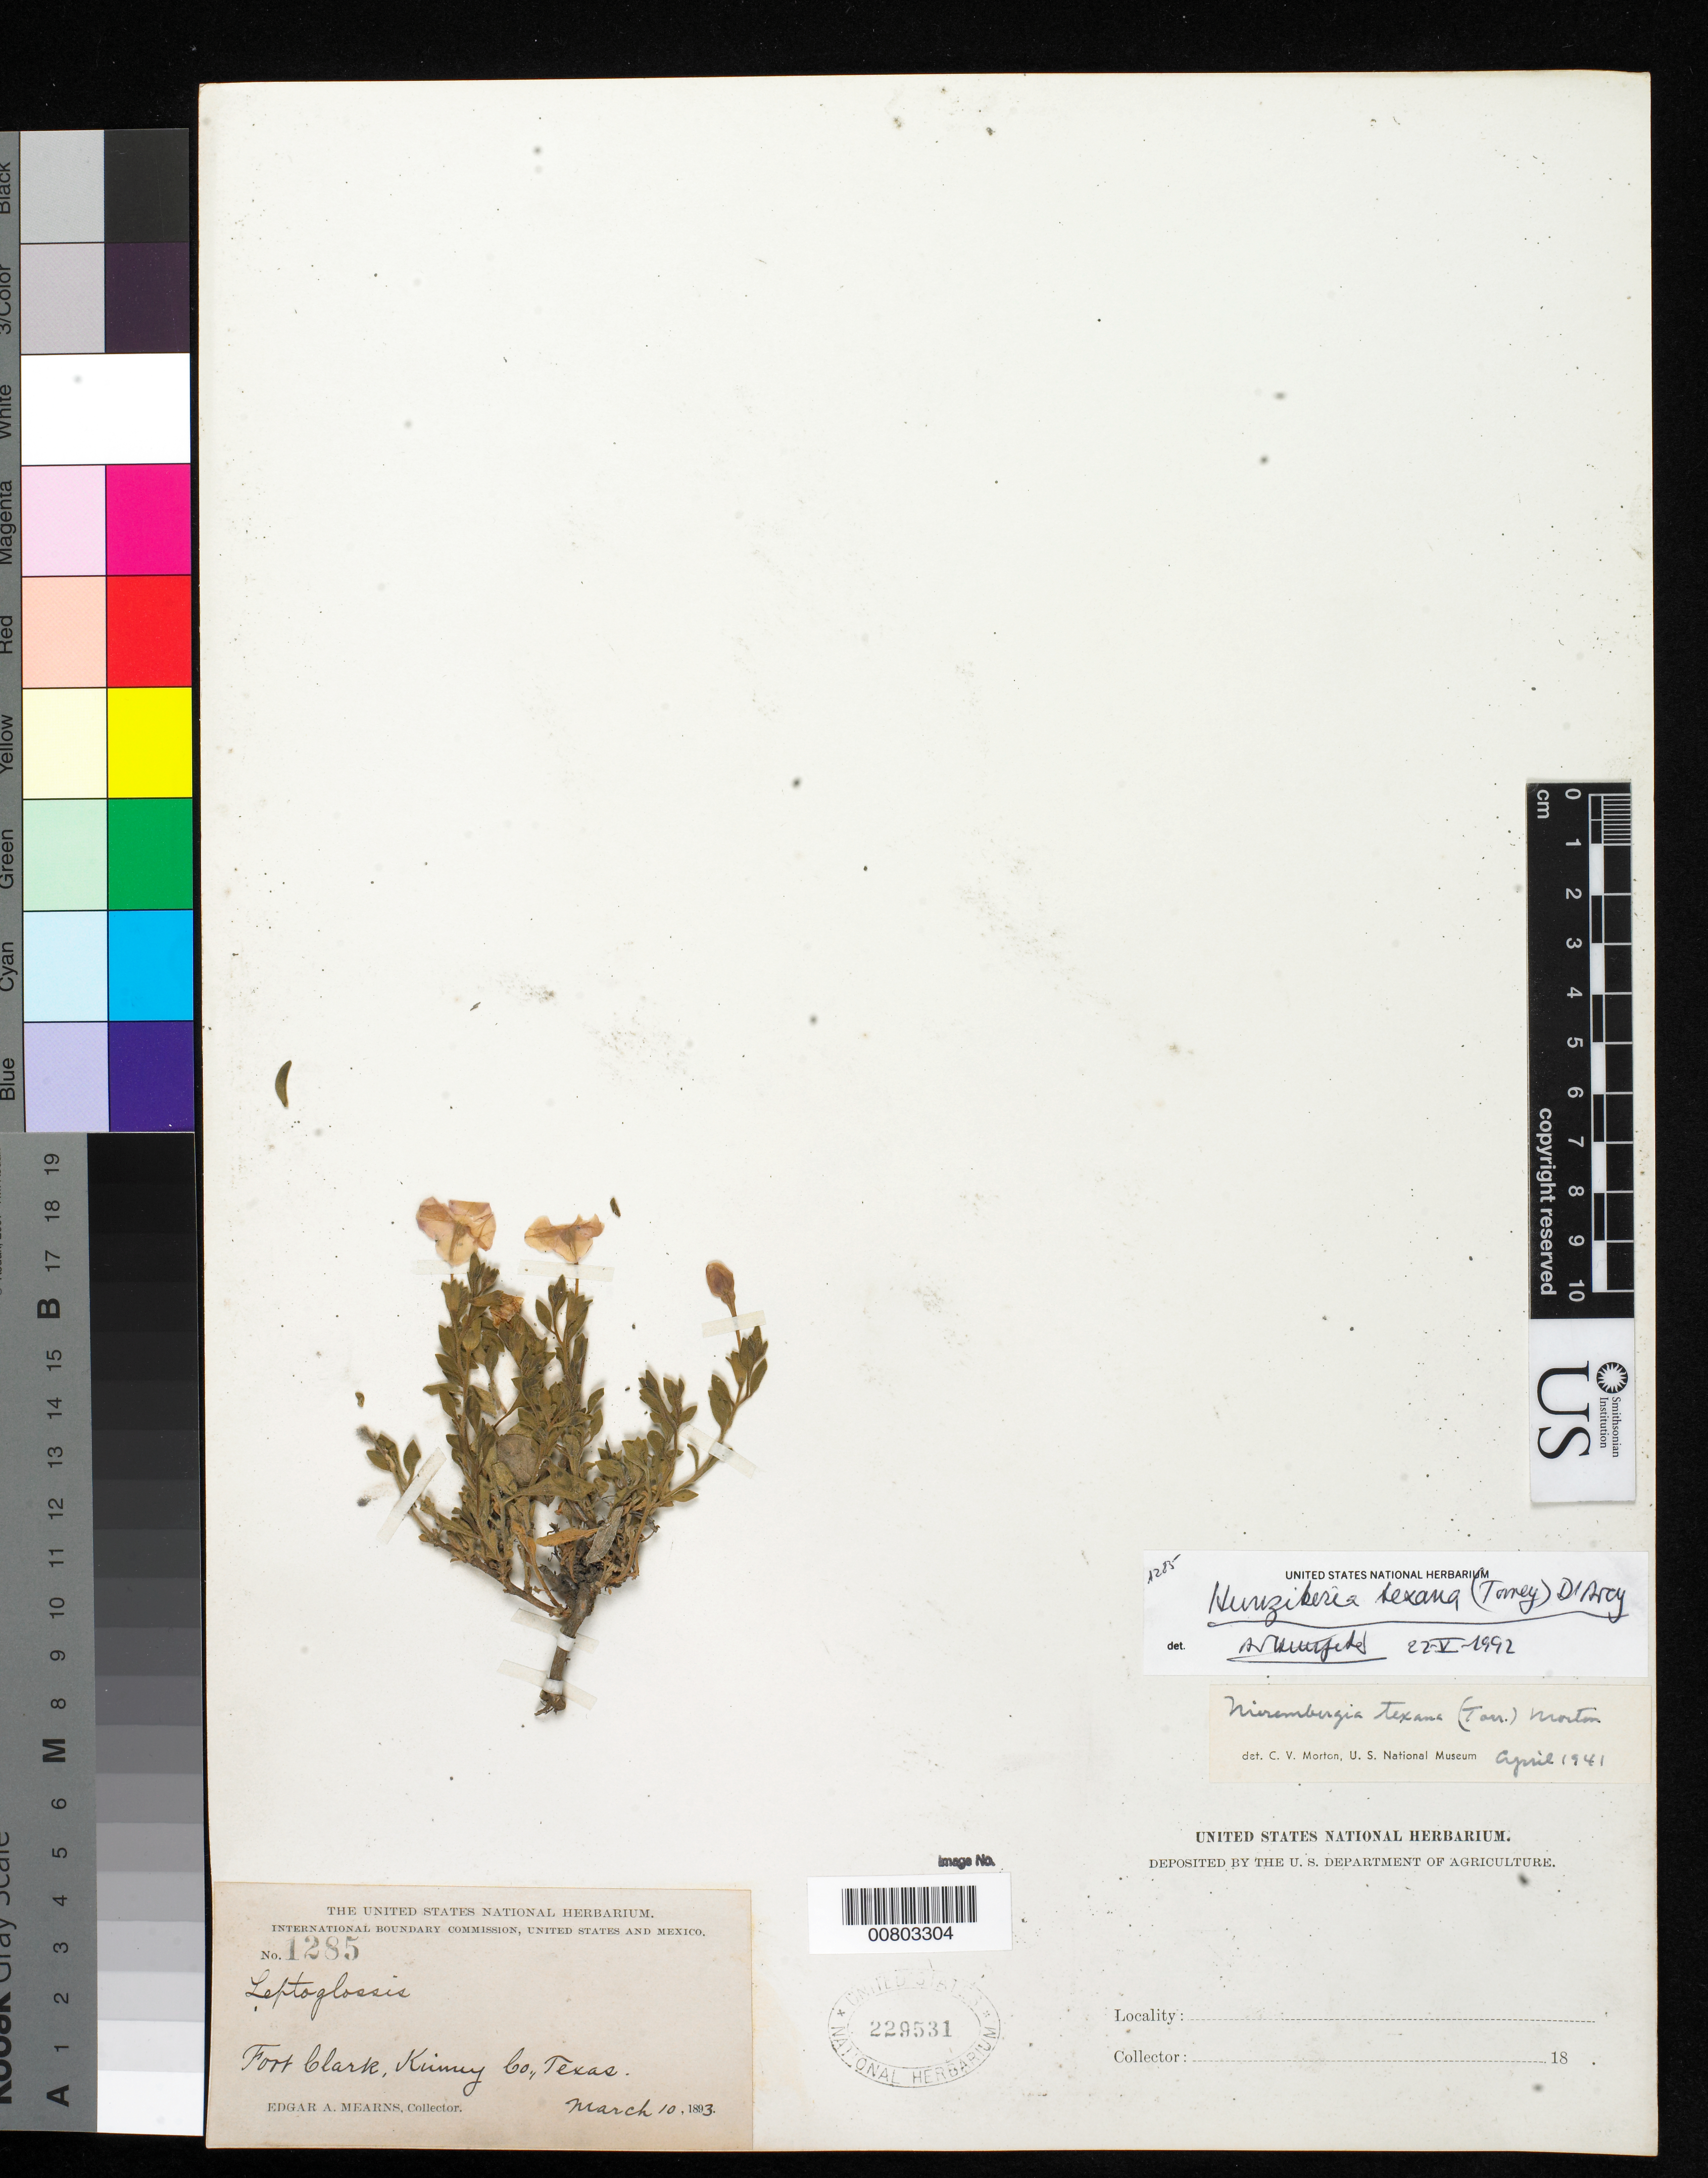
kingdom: Plantae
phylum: Tracheophyta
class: Magnoliopsida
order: Solanales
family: Solanaceae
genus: Hunzikeria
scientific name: Hunzikeria texana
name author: (Torr.) D'Arcy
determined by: Hunziker, A. T.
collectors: E. A. Mearns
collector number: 1285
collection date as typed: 10 Mar 1893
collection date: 1893-03-10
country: United States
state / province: Texas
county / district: Kinney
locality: Fort Clark, Kinney County, Texas.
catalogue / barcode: US 229531